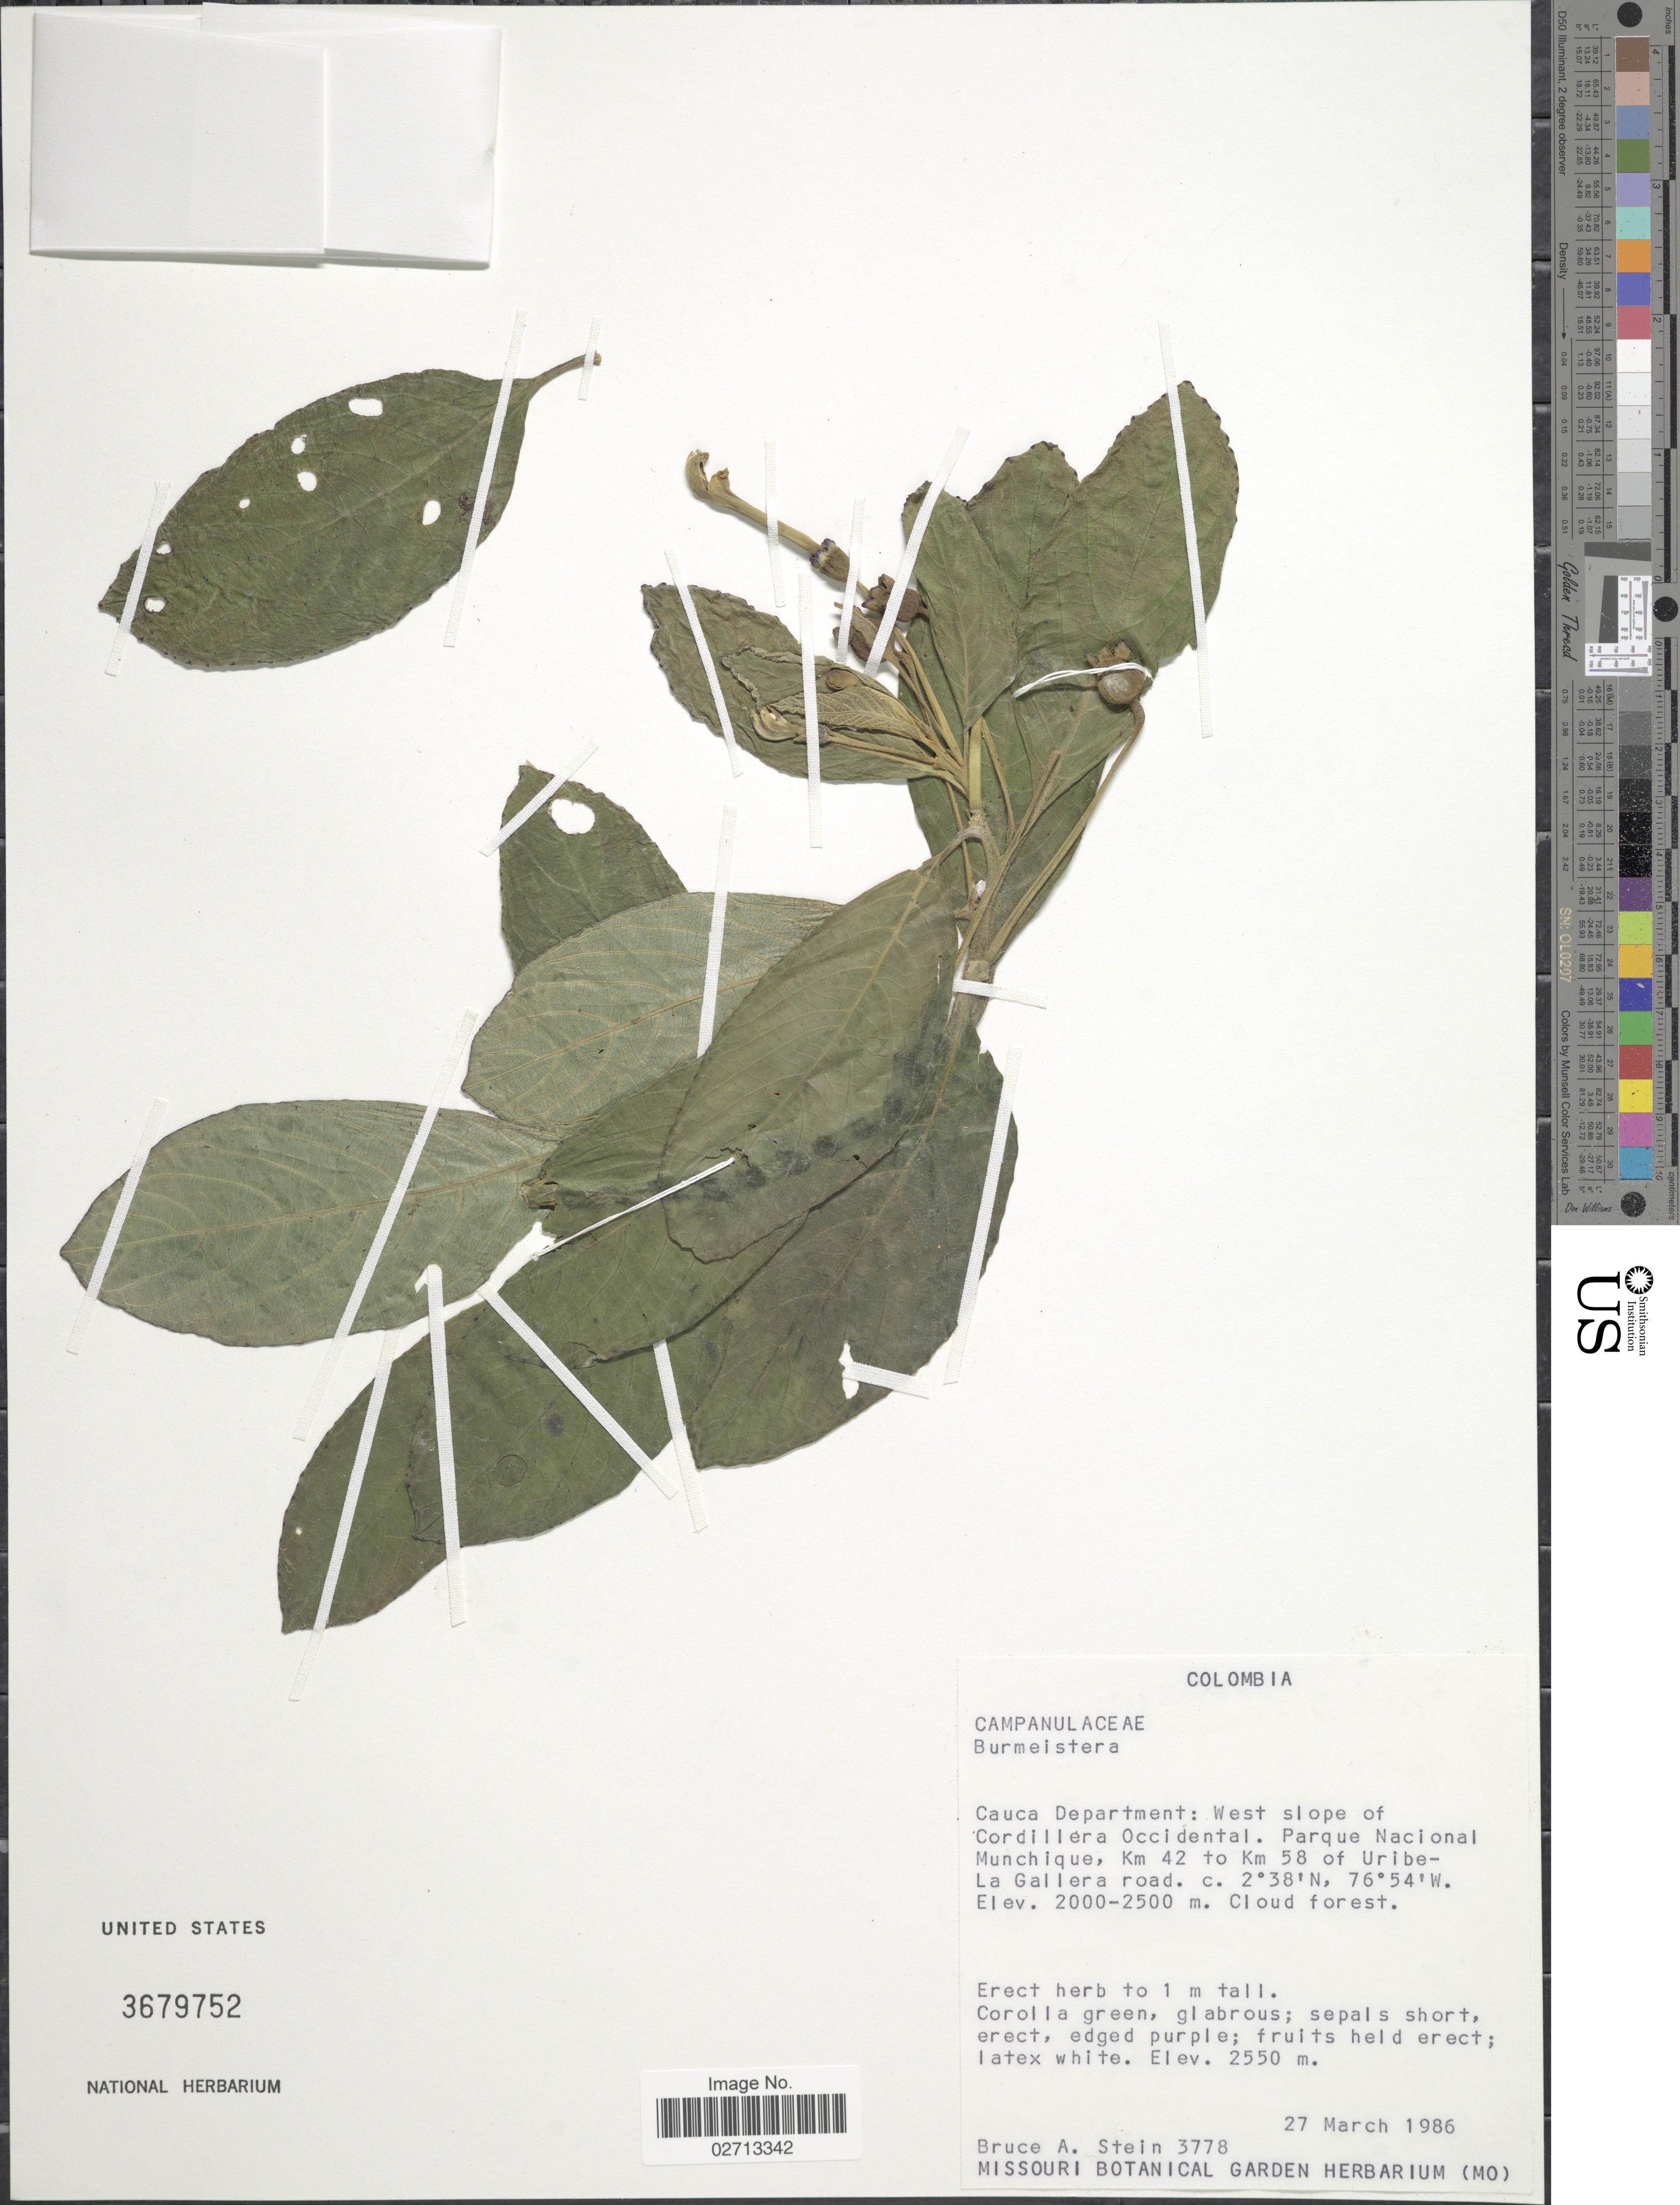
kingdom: Plantae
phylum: Tracheophyta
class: Magnoliopsida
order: Asterales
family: Campanulaceae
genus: Burmeistera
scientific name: Burmeistera sp.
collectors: B. A. Stein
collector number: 3778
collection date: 1986-03-27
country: Colombia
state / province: Cauca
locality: Cauca Department: West slope of Cordillera Occidental. Parque Nacional Munchique, Km 42 to Km 58 of Uribe-La Gallera road.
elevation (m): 2000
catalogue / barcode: US 3679752